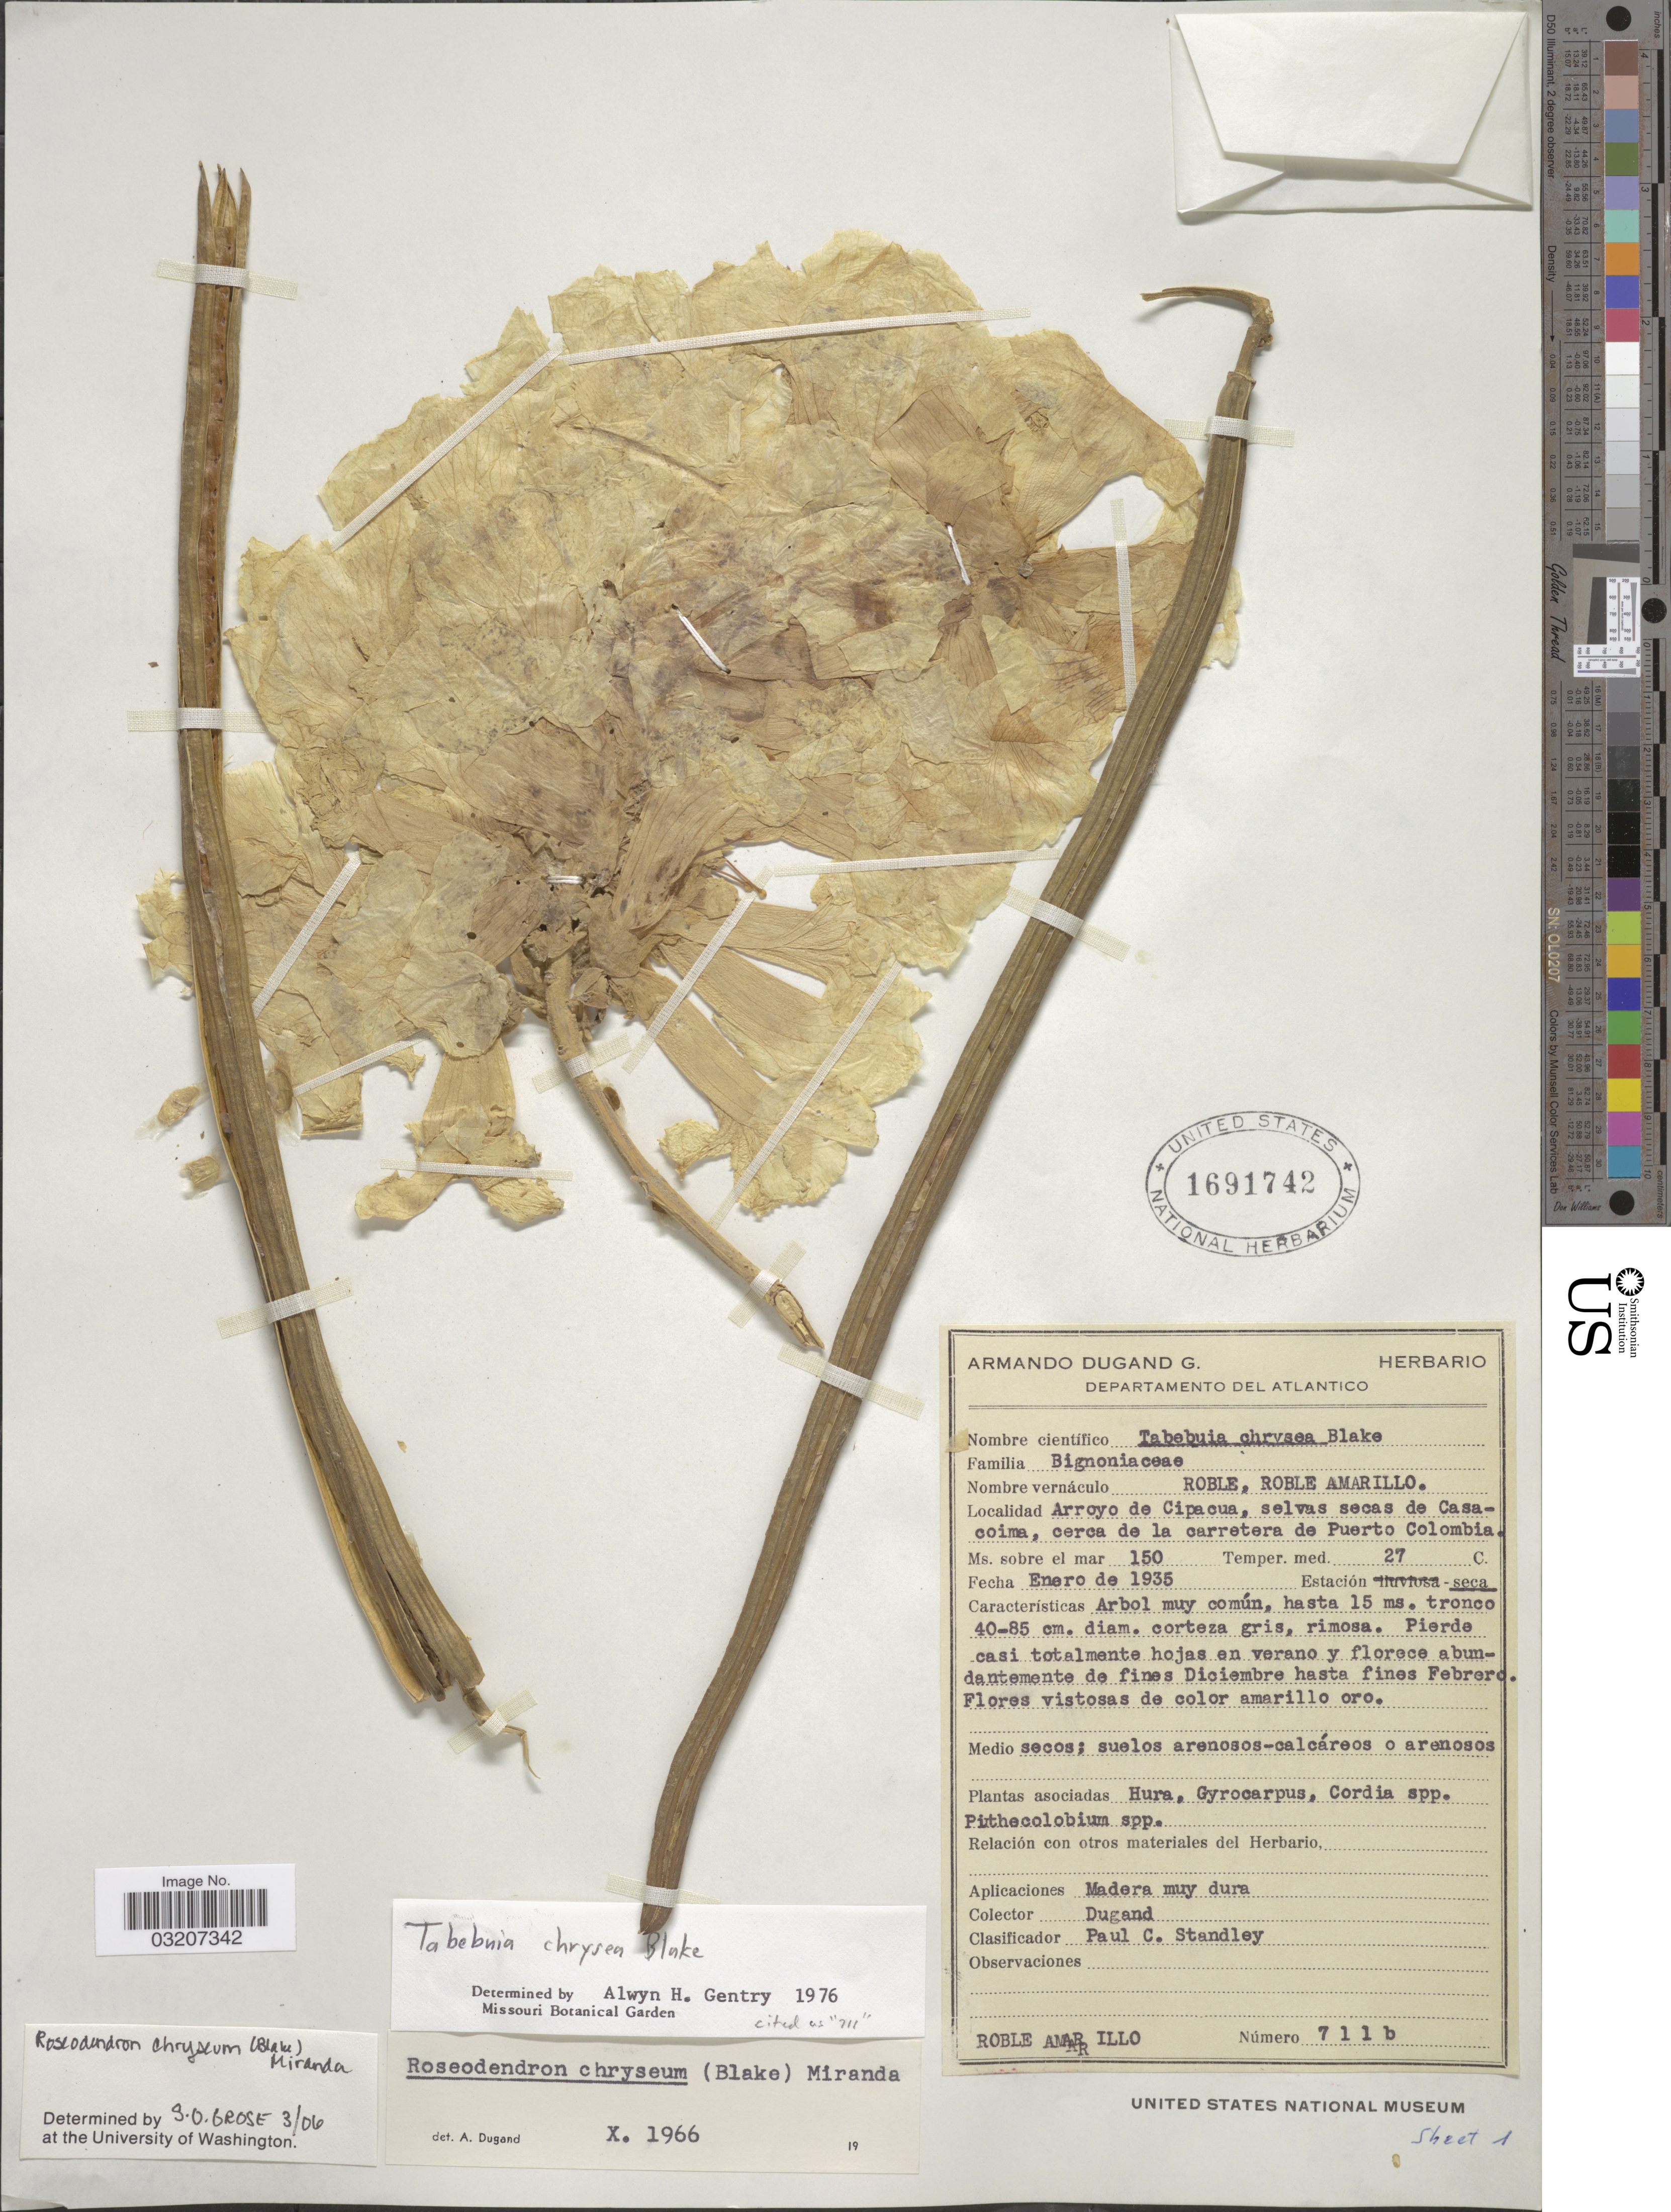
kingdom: Plantae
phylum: Tracheophyta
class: Magnoliopsida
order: Lamiales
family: Bignoniaceae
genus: Roseodendron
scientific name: Roseodendron chryseum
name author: (S.F. Blake) Miranda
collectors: A. Dugand G.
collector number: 711b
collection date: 1935-01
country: Colombia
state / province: Atlántico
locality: Arroyo de Cipacua, selvas secas de Casacoima, cerca de la carretera de Puerto Colombia.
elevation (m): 150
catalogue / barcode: US 1691742